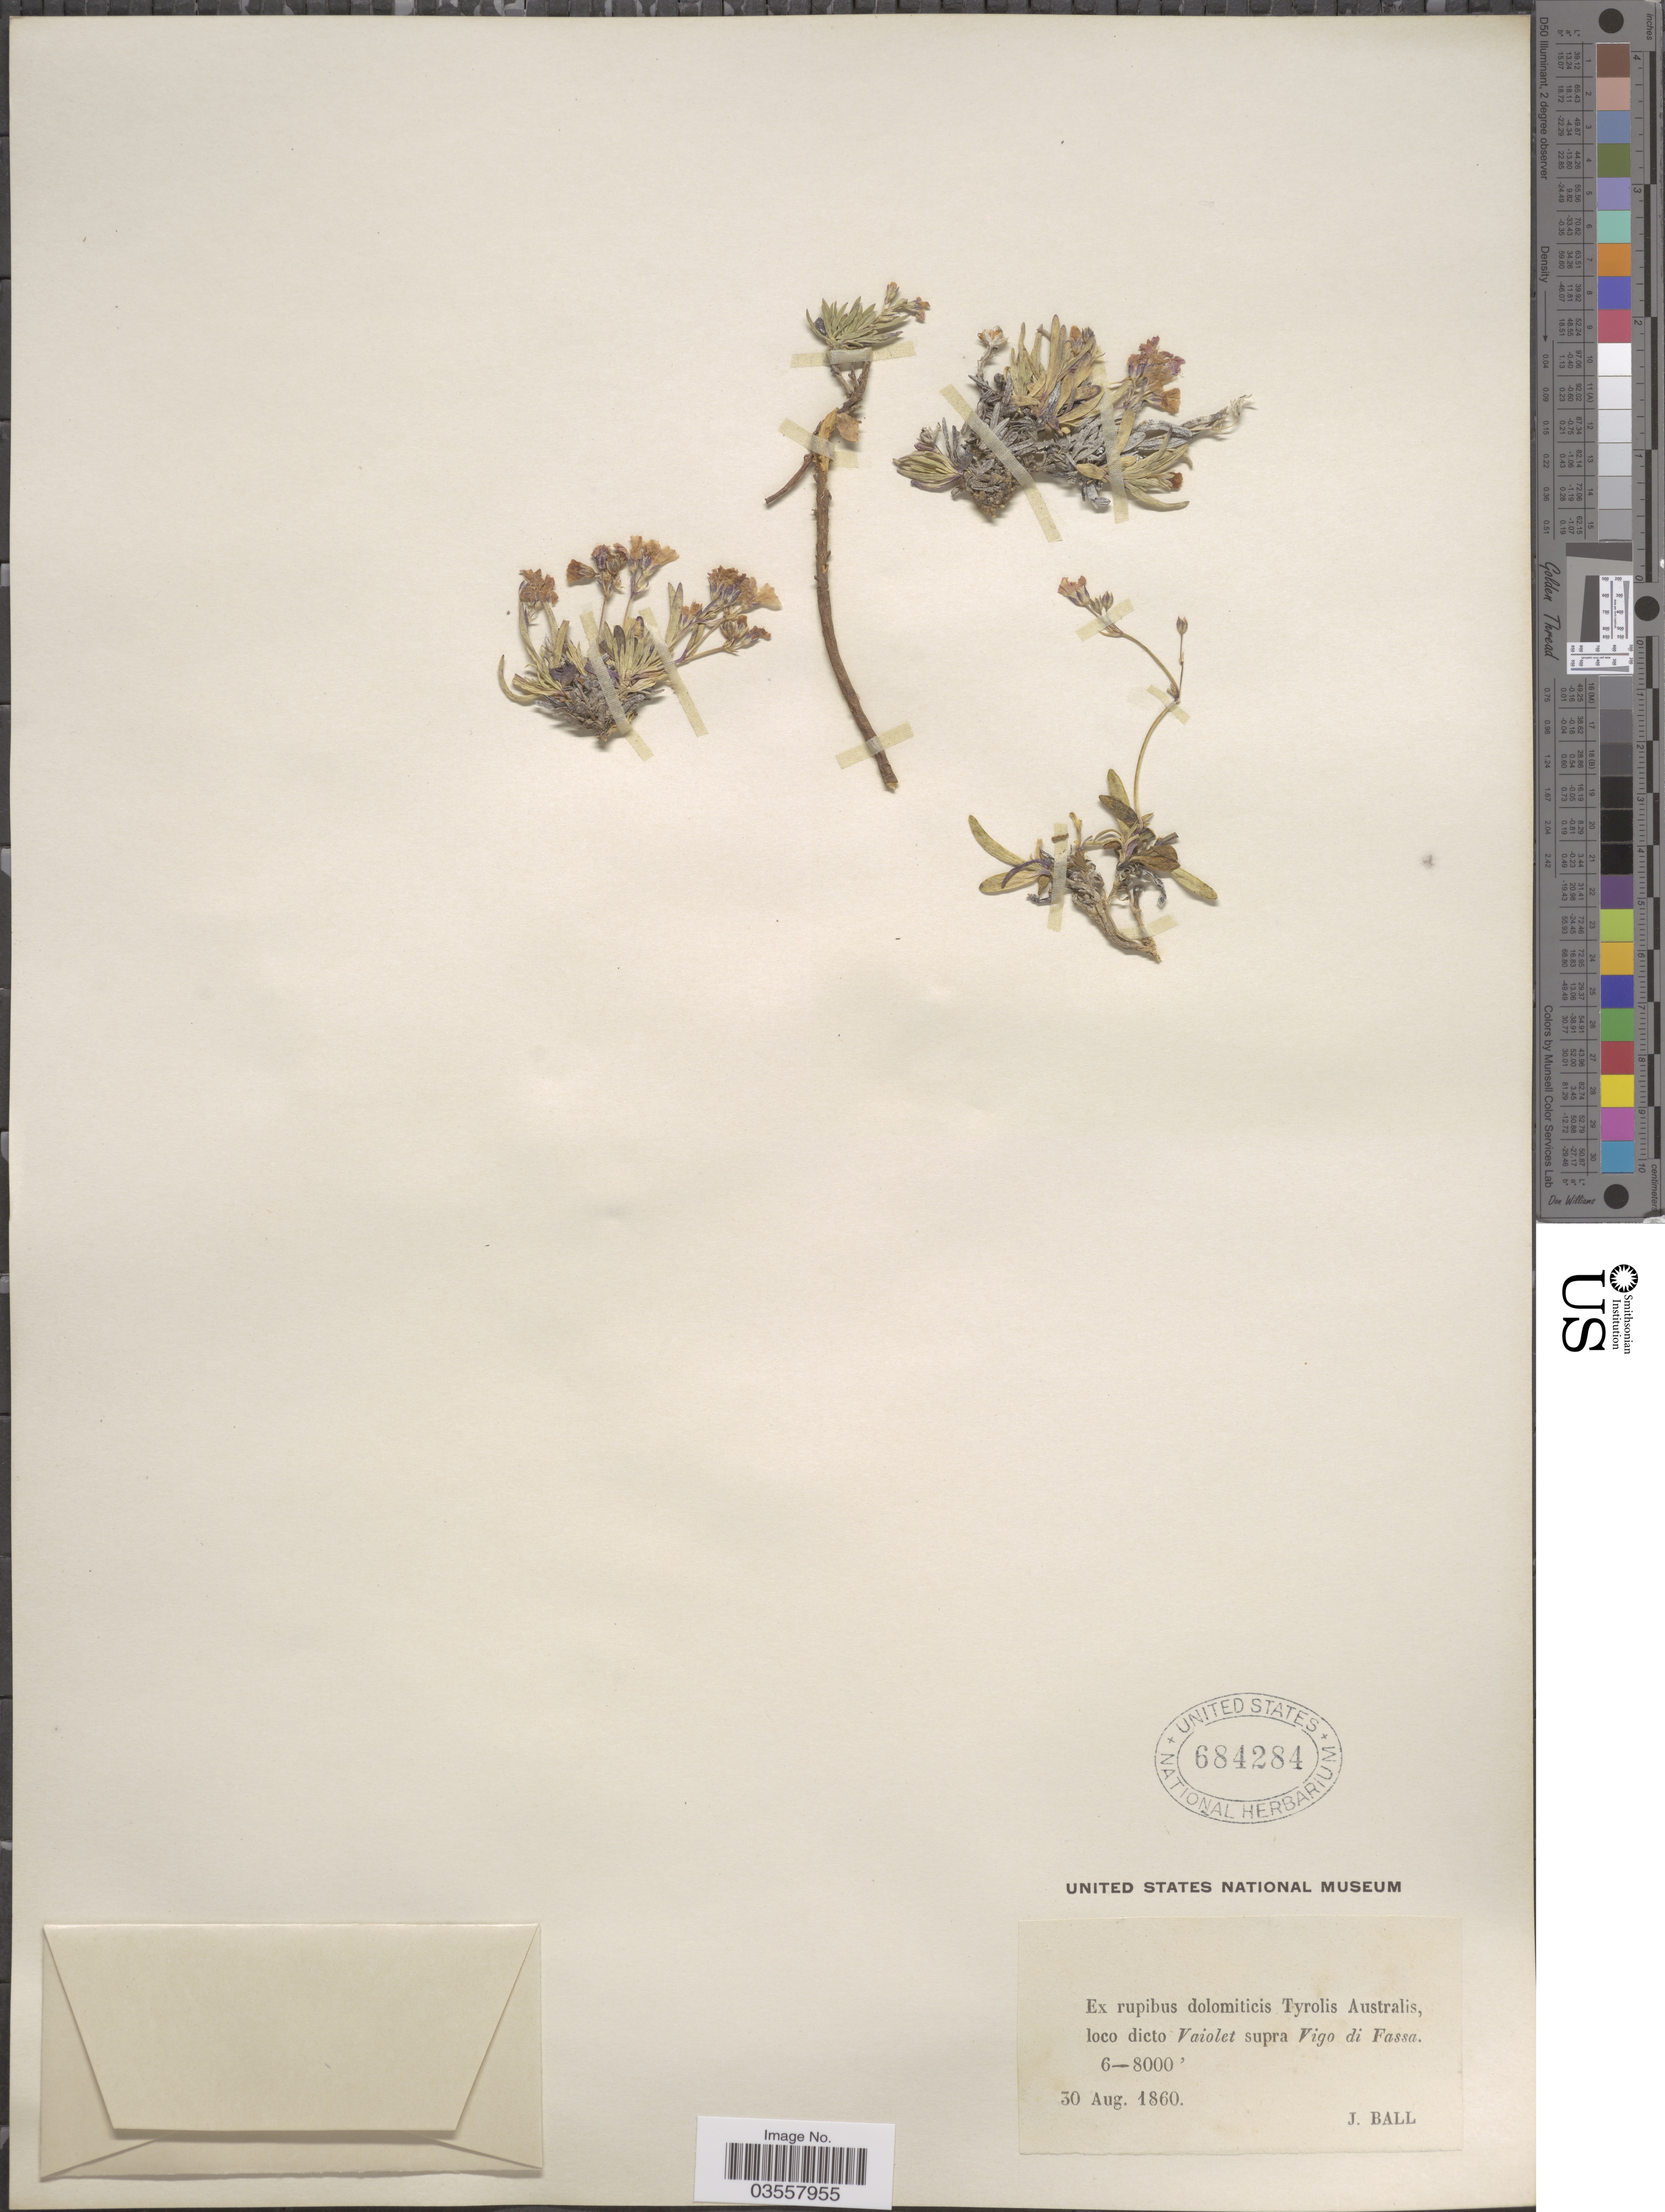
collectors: J. Ball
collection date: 1860-08-30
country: Italy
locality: Ex rupibus dolomiticis Tyrolis Australis, loco dicto Vaiolet supra Vigo di Fassa.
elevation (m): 1829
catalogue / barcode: US 684284